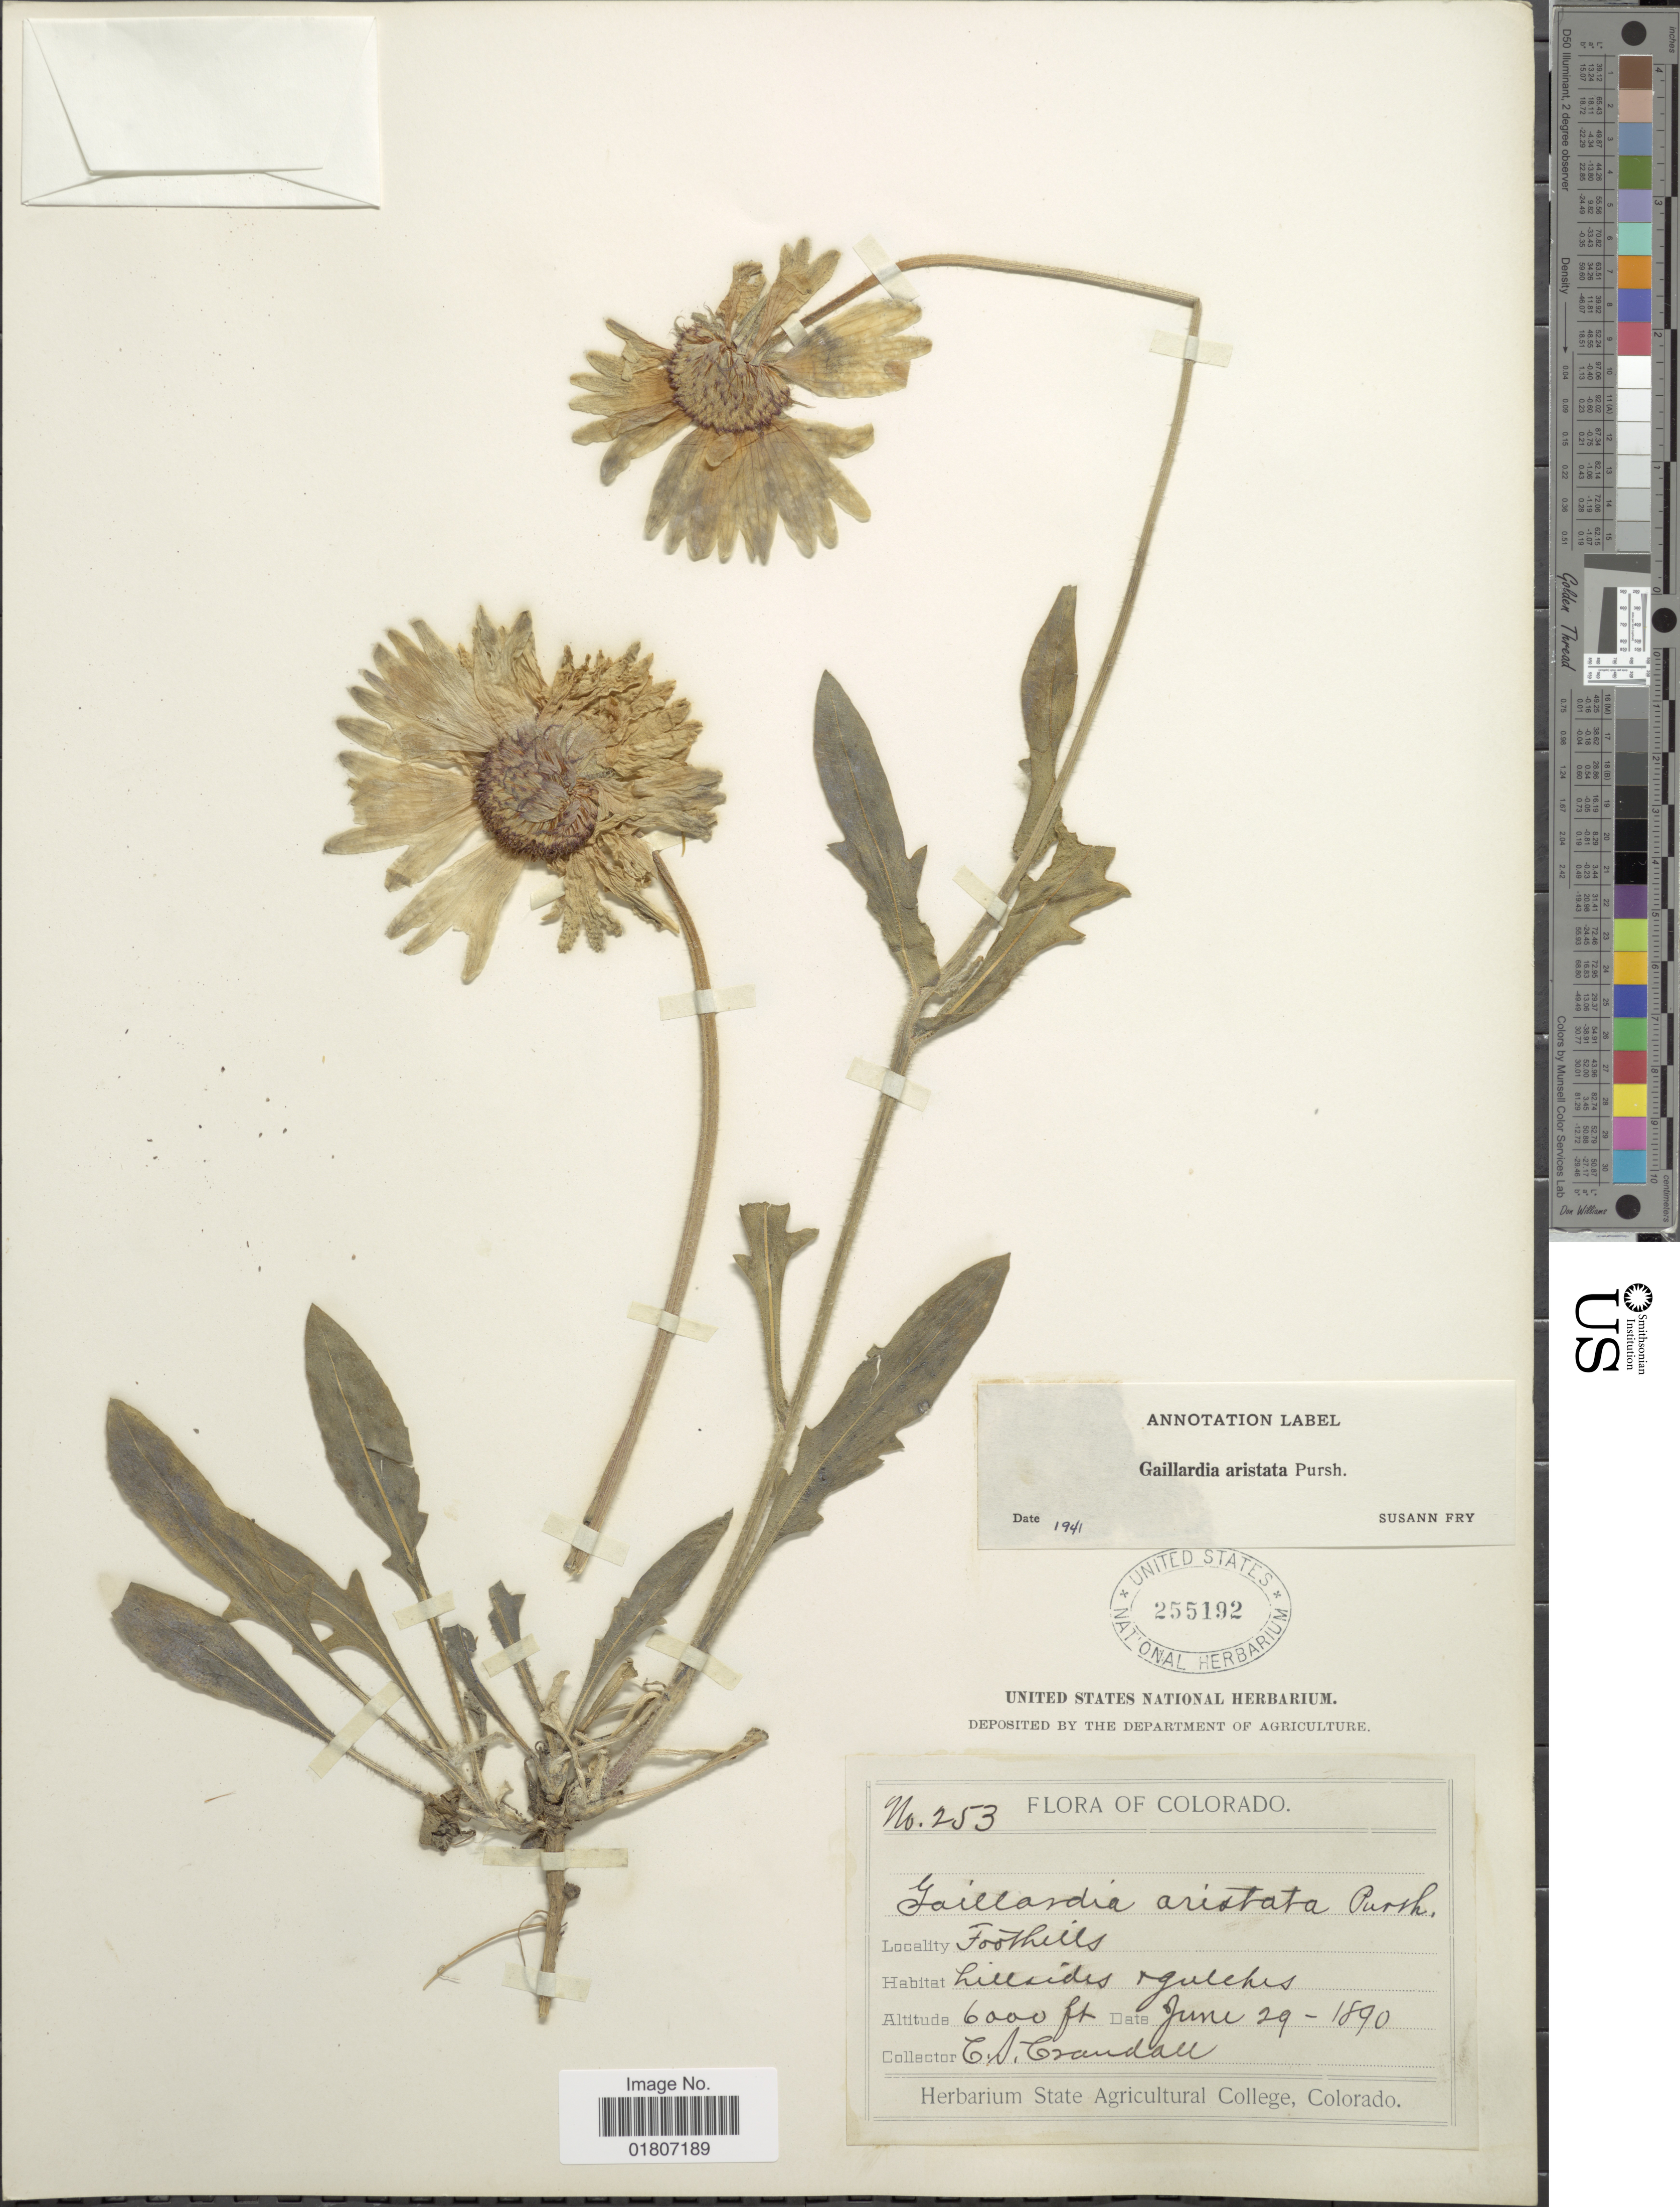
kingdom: Plantae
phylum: Tracheophyta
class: Magnoliopsida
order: Asterales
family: Asteraceae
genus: Gaillardia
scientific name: Gaillardia aristata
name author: Pursh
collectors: C. Crandall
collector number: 253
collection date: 1890-06-29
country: United States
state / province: Colorado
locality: Foothills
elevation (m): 1829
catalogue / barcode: US 255192